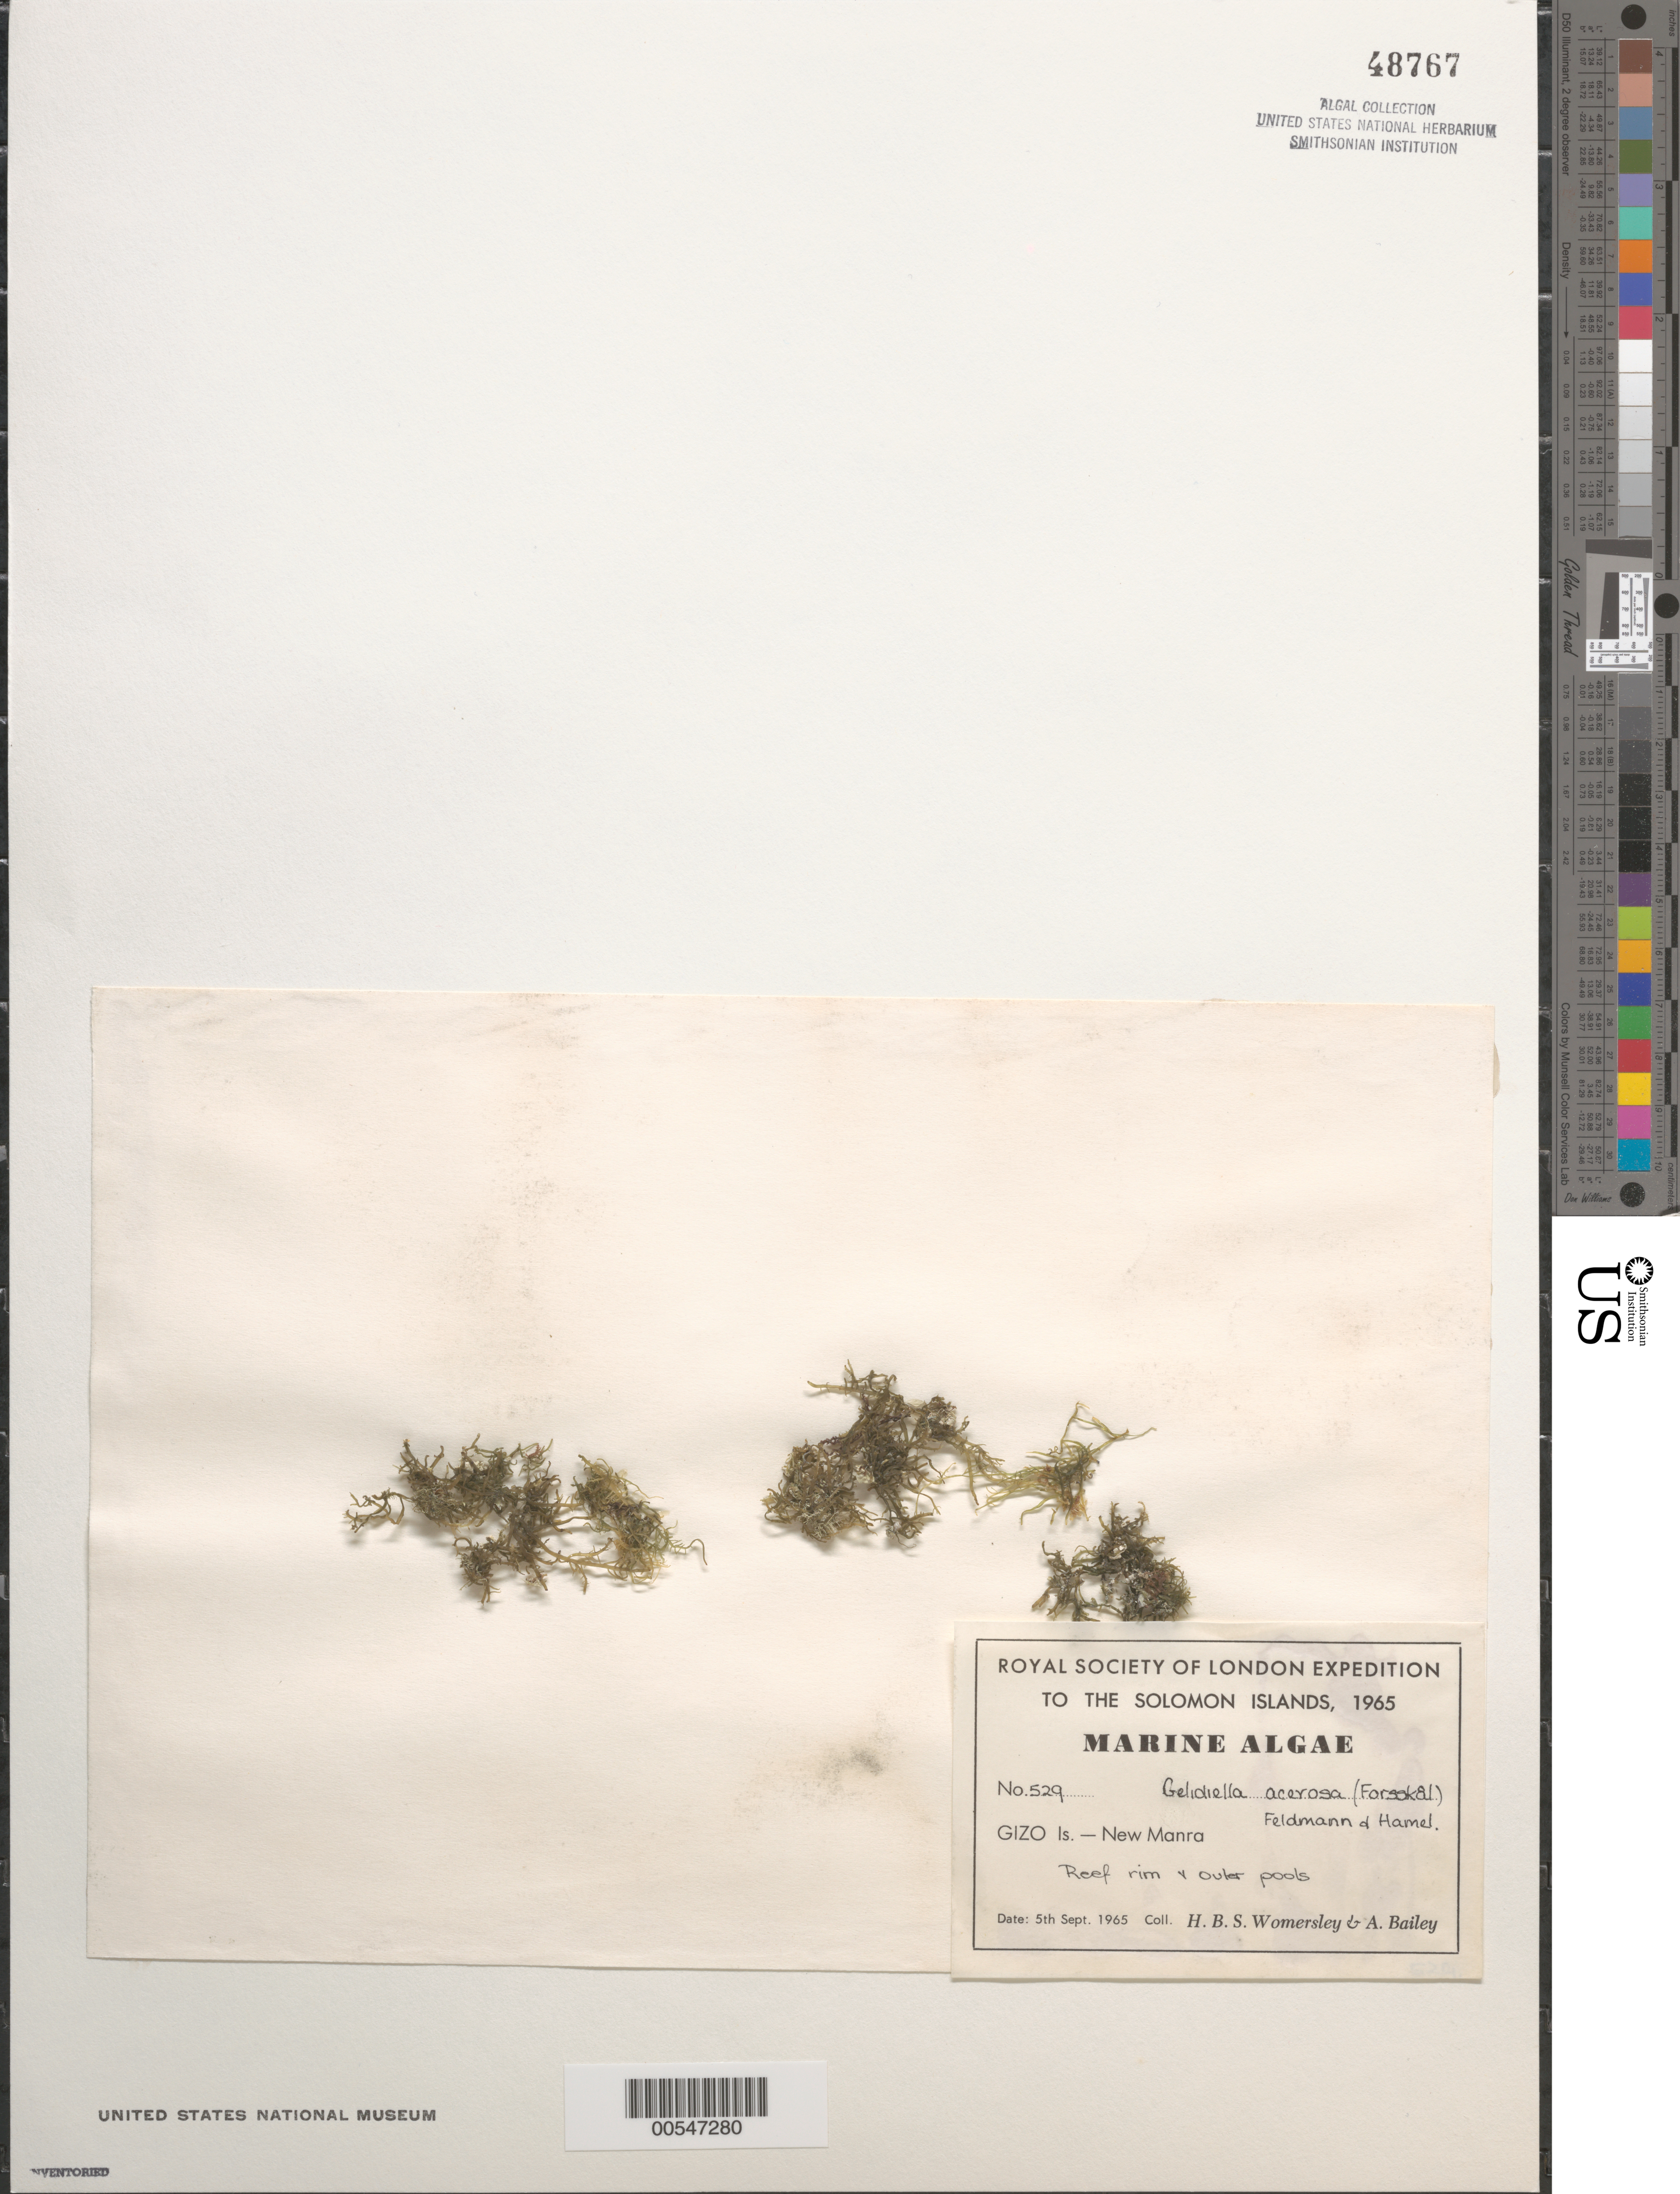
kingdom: Plantae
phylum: Rhodophyta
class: Florideophyceae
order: Gelidiales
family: Gelidiellaceae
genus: Gelidiella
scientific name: Gelidiella acerosa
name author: (Forssk.) Feldmann & G. Hamel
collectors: H. B. S. Womersley & A. Bailey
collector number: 529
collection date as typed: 05 Sep 1965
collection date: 1965-09-05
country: Solomon Islands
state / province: Western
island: Ghizo [Gizo]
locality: New Manra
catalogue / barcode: US 48767